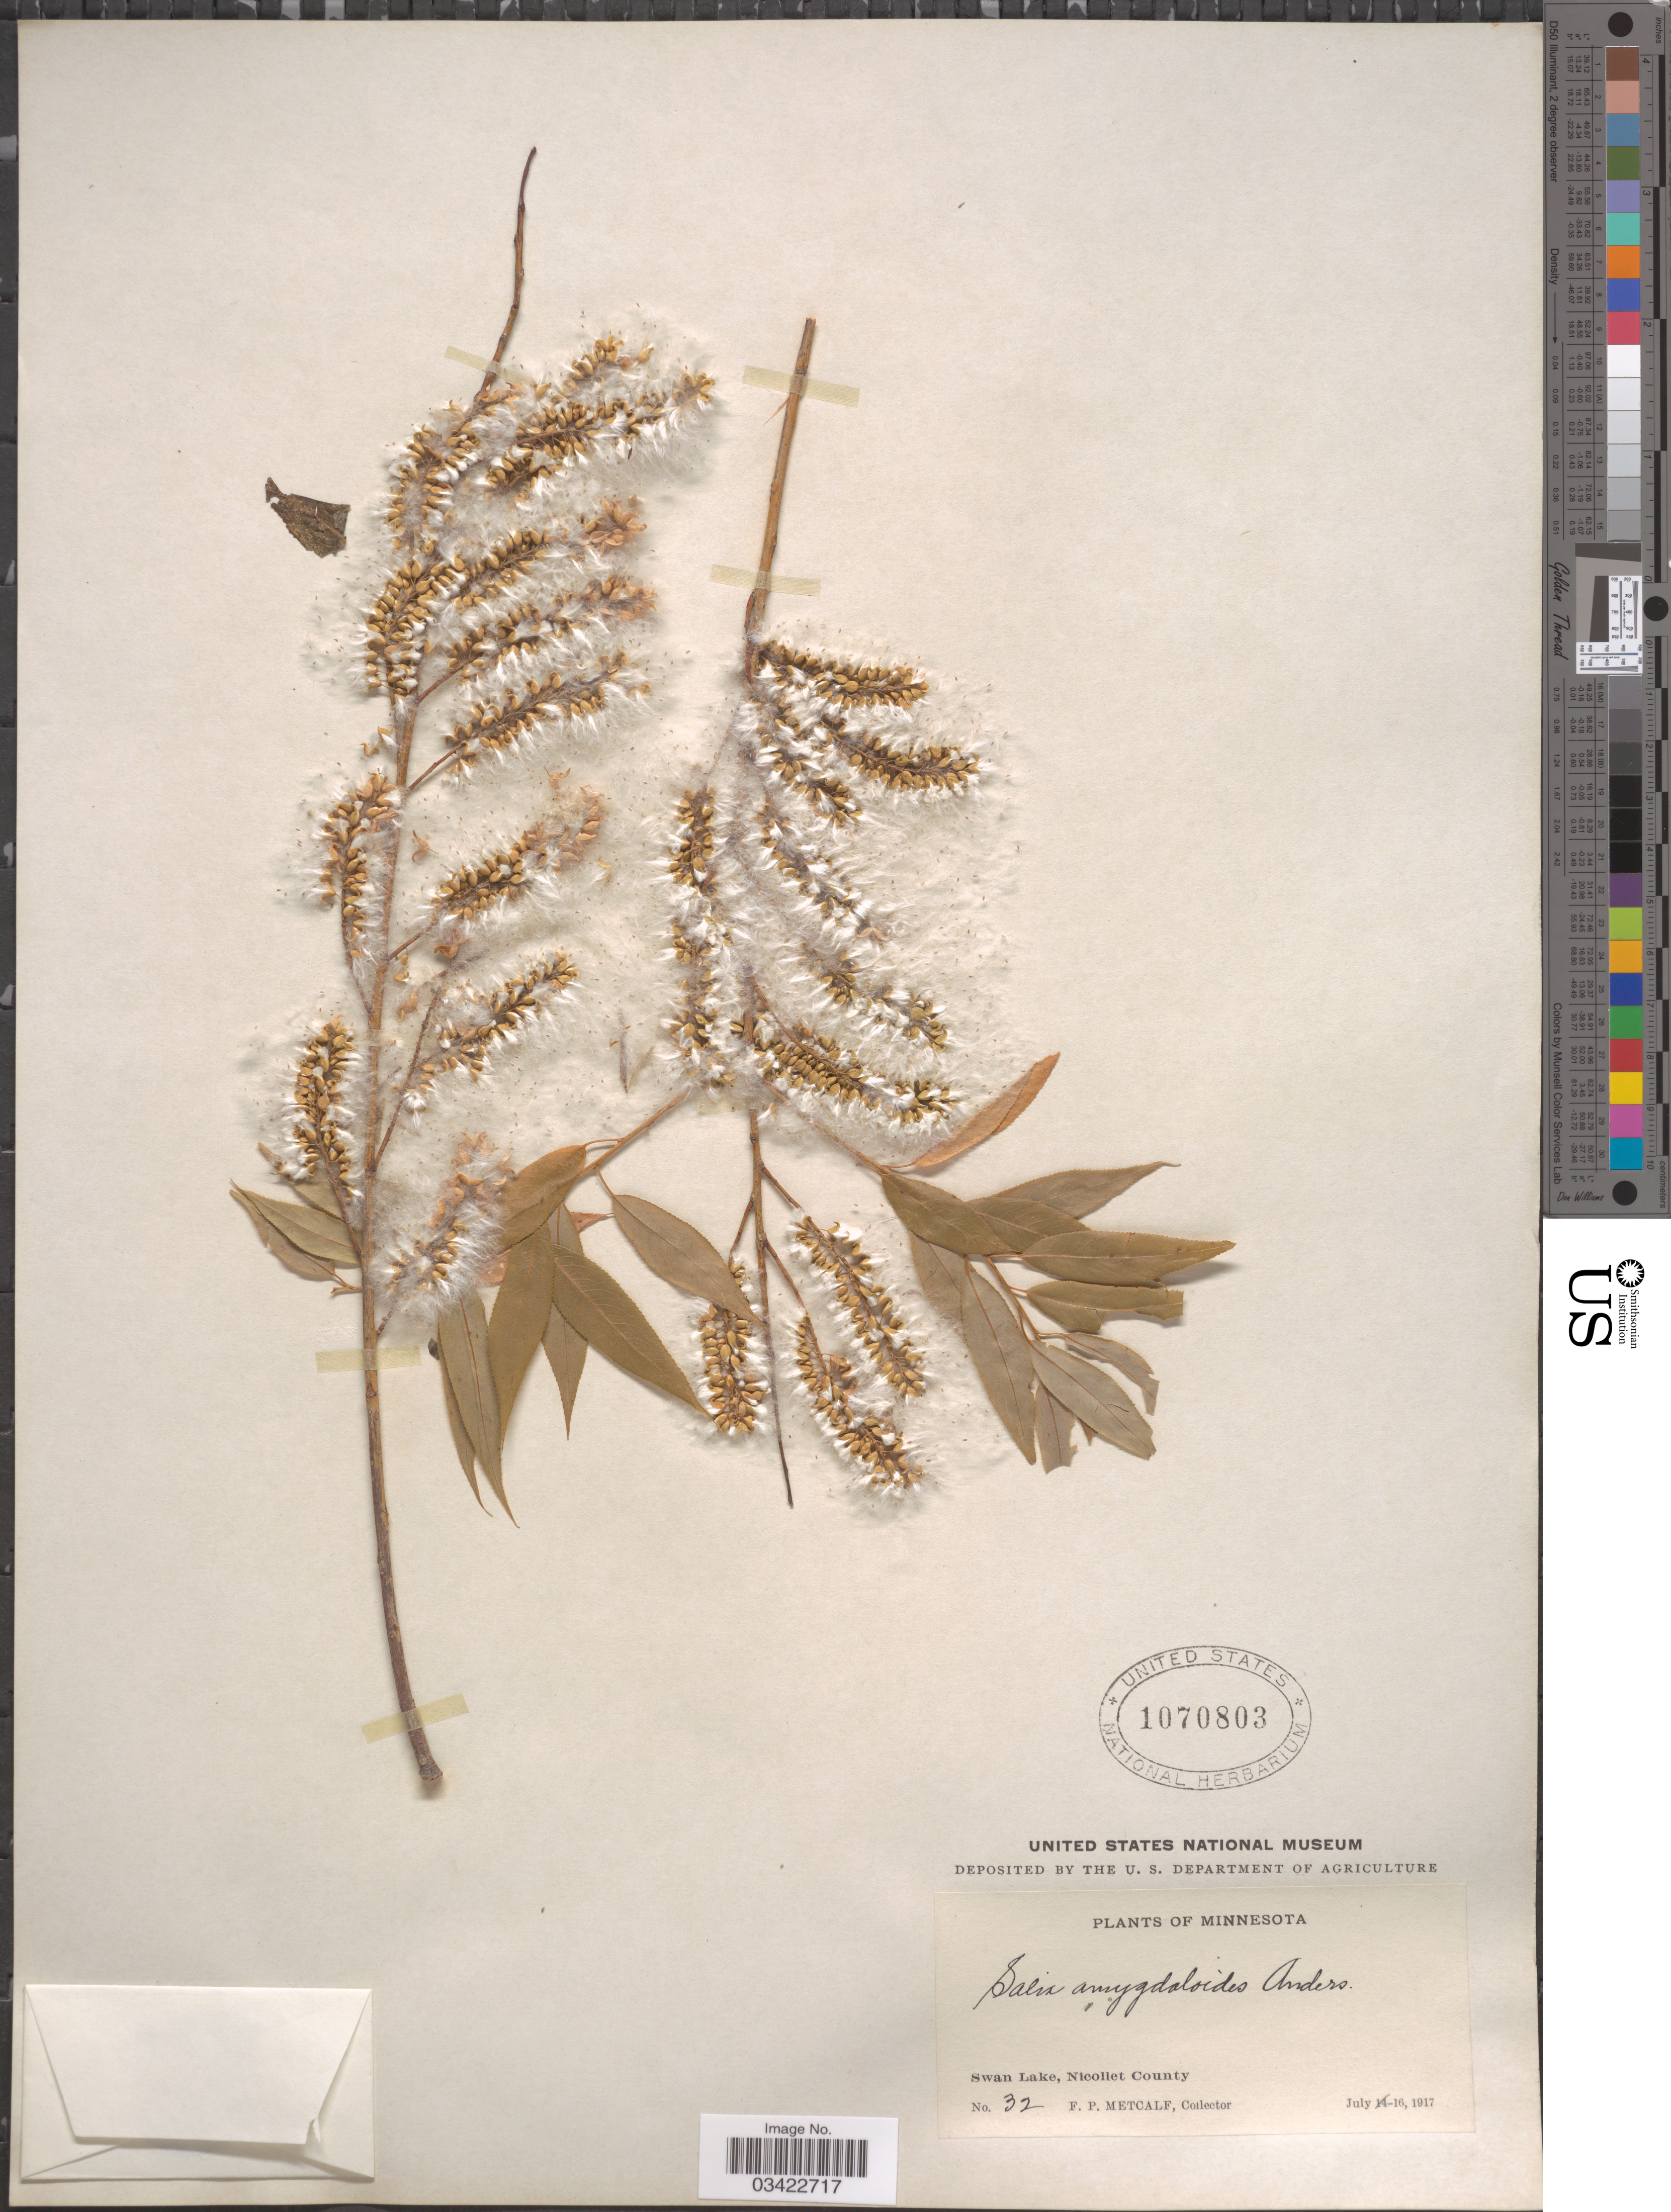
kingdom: Plantae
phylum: Tracheophyta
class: Magnoliopsida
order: Malpighiales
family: Salicaceae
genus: Salix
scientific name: Salix amygdaloides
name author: Andersson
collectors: F. Metcalf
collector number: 32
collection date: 1917-07-16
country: United States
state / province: Minnesota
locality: Swan Lake, Nicollet County.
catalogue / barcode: US 1070803